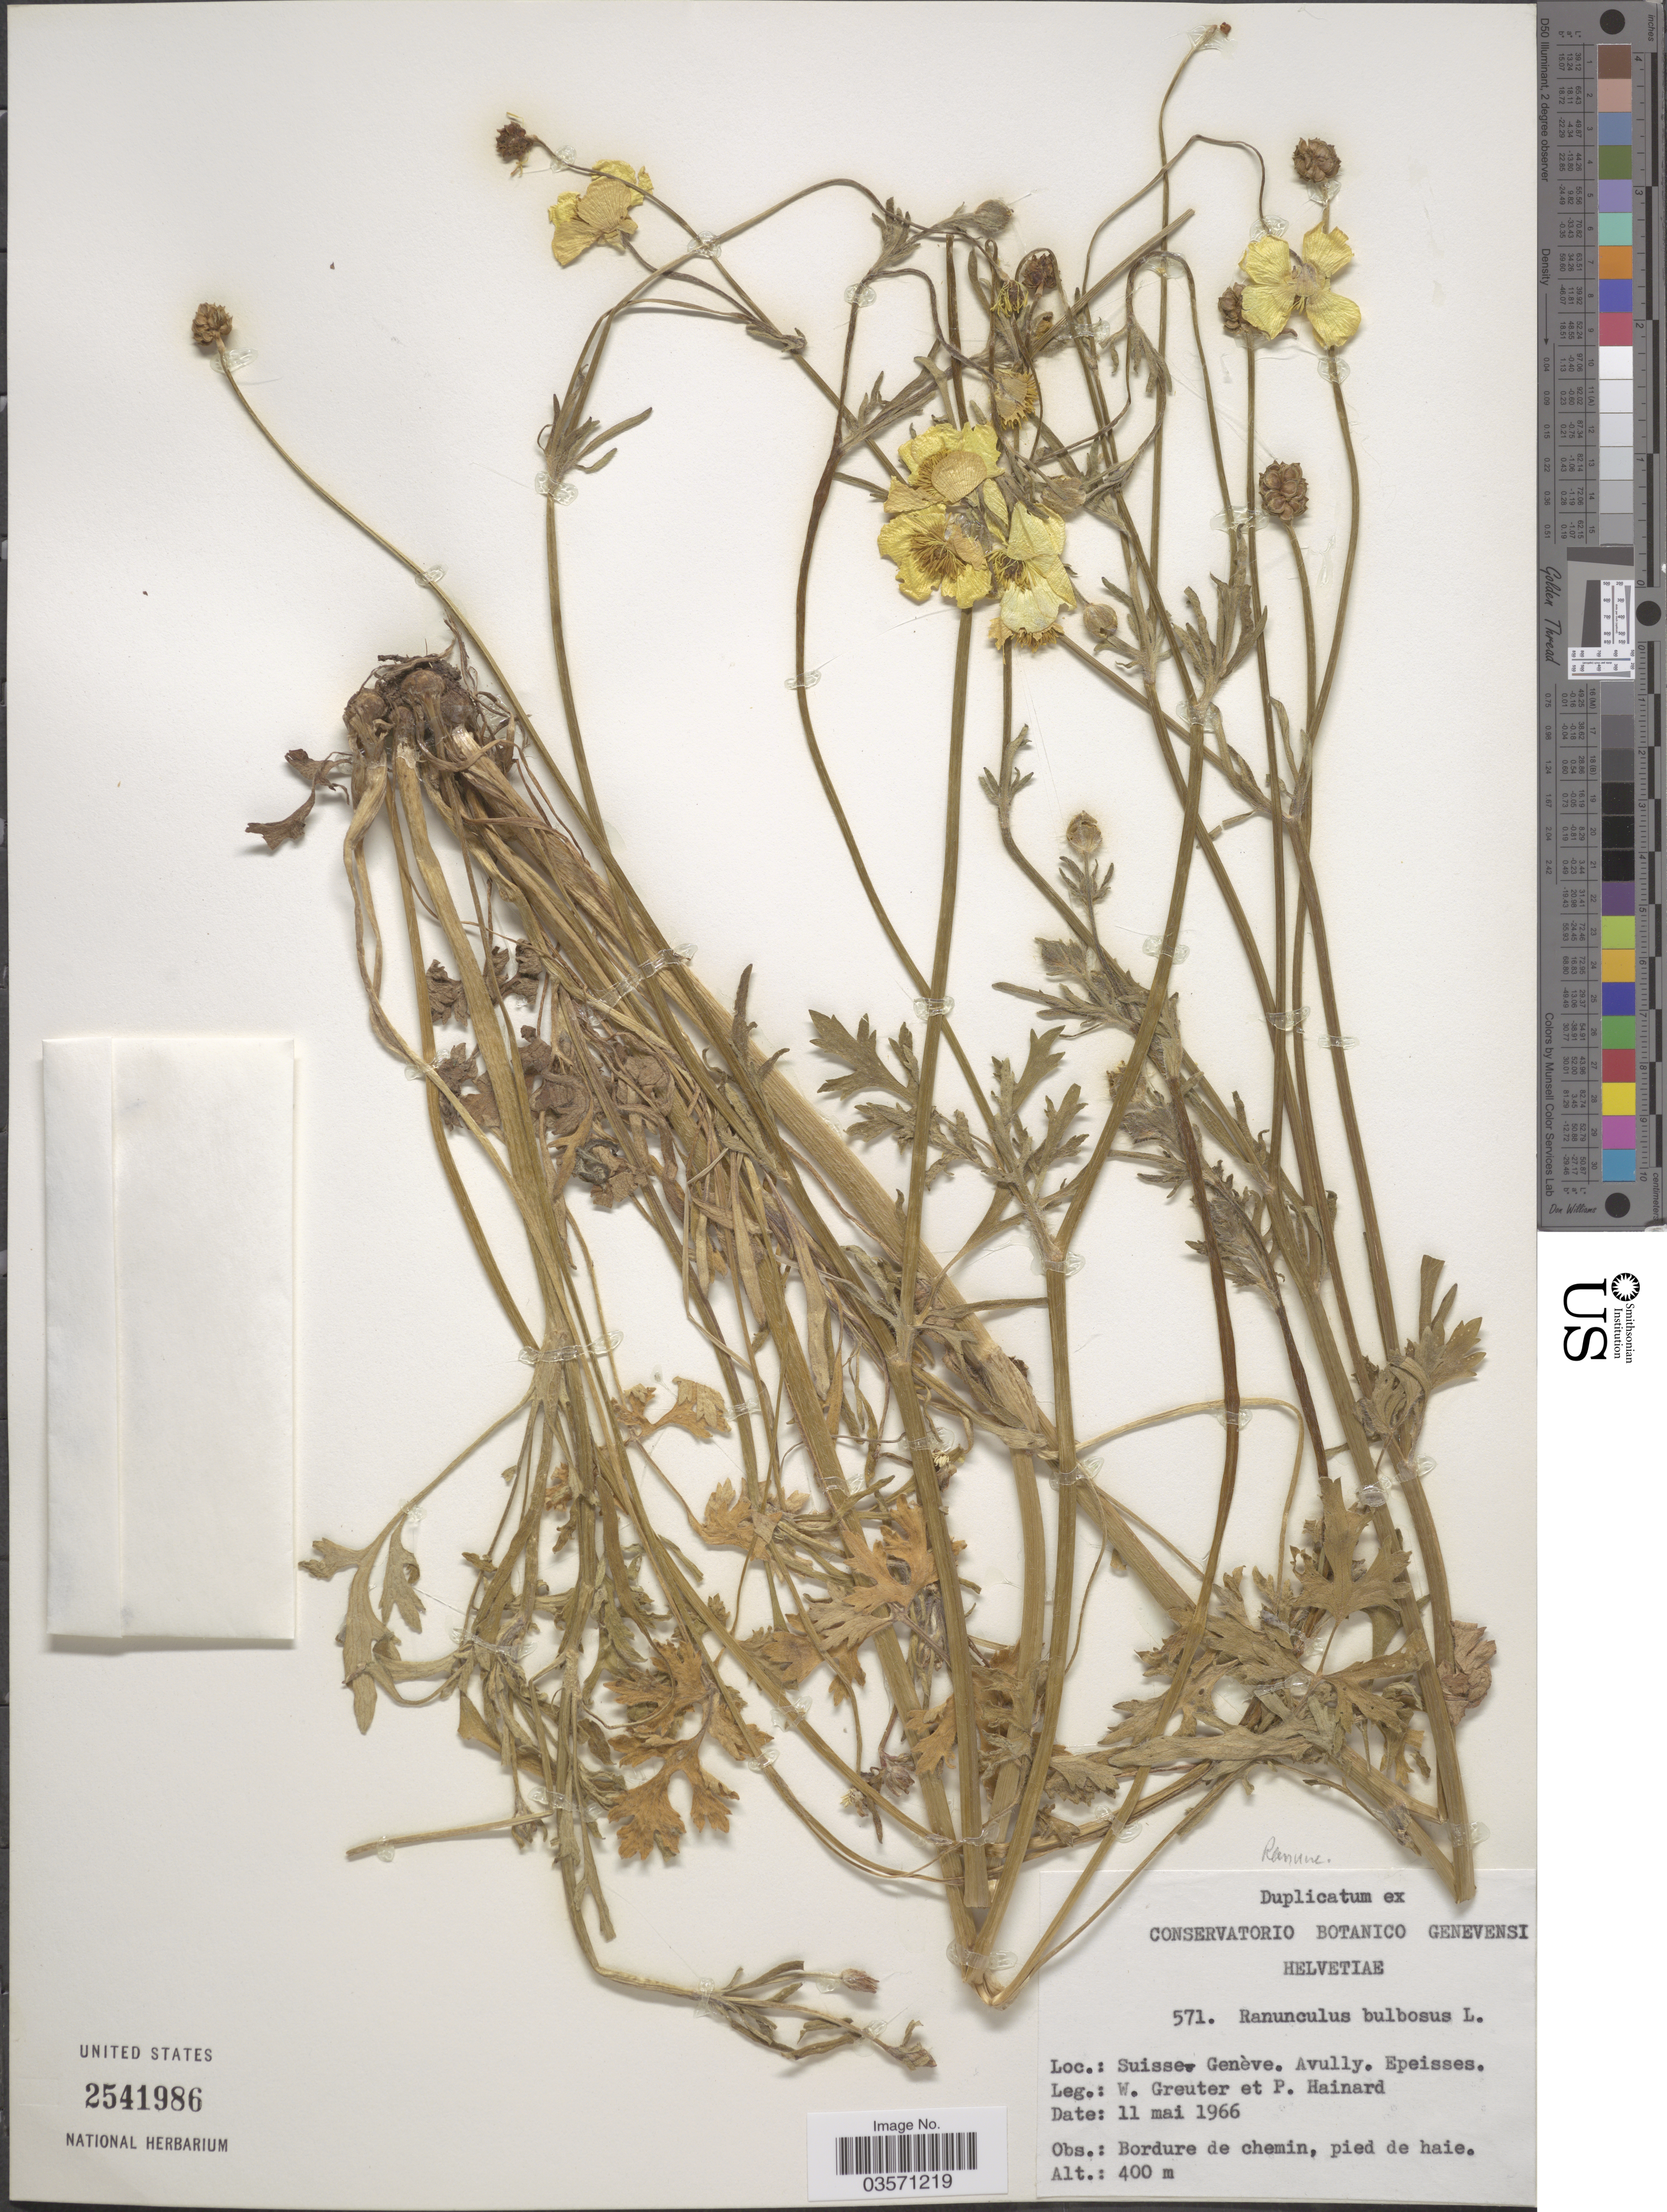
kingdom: Plantae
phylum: Tracheophyta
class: Magnoliopsida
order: Ranunculales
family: Ranunculaceae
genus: Ranunculus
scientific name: Ranunculus bulbosus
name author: L.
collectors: W. Greuter & P. Hainard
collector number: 571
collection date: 1966-05-11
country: Switzerland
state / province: Genève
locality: Suisse Genève. Avully. Epeisses.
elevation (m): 400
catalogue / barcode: US 2541986